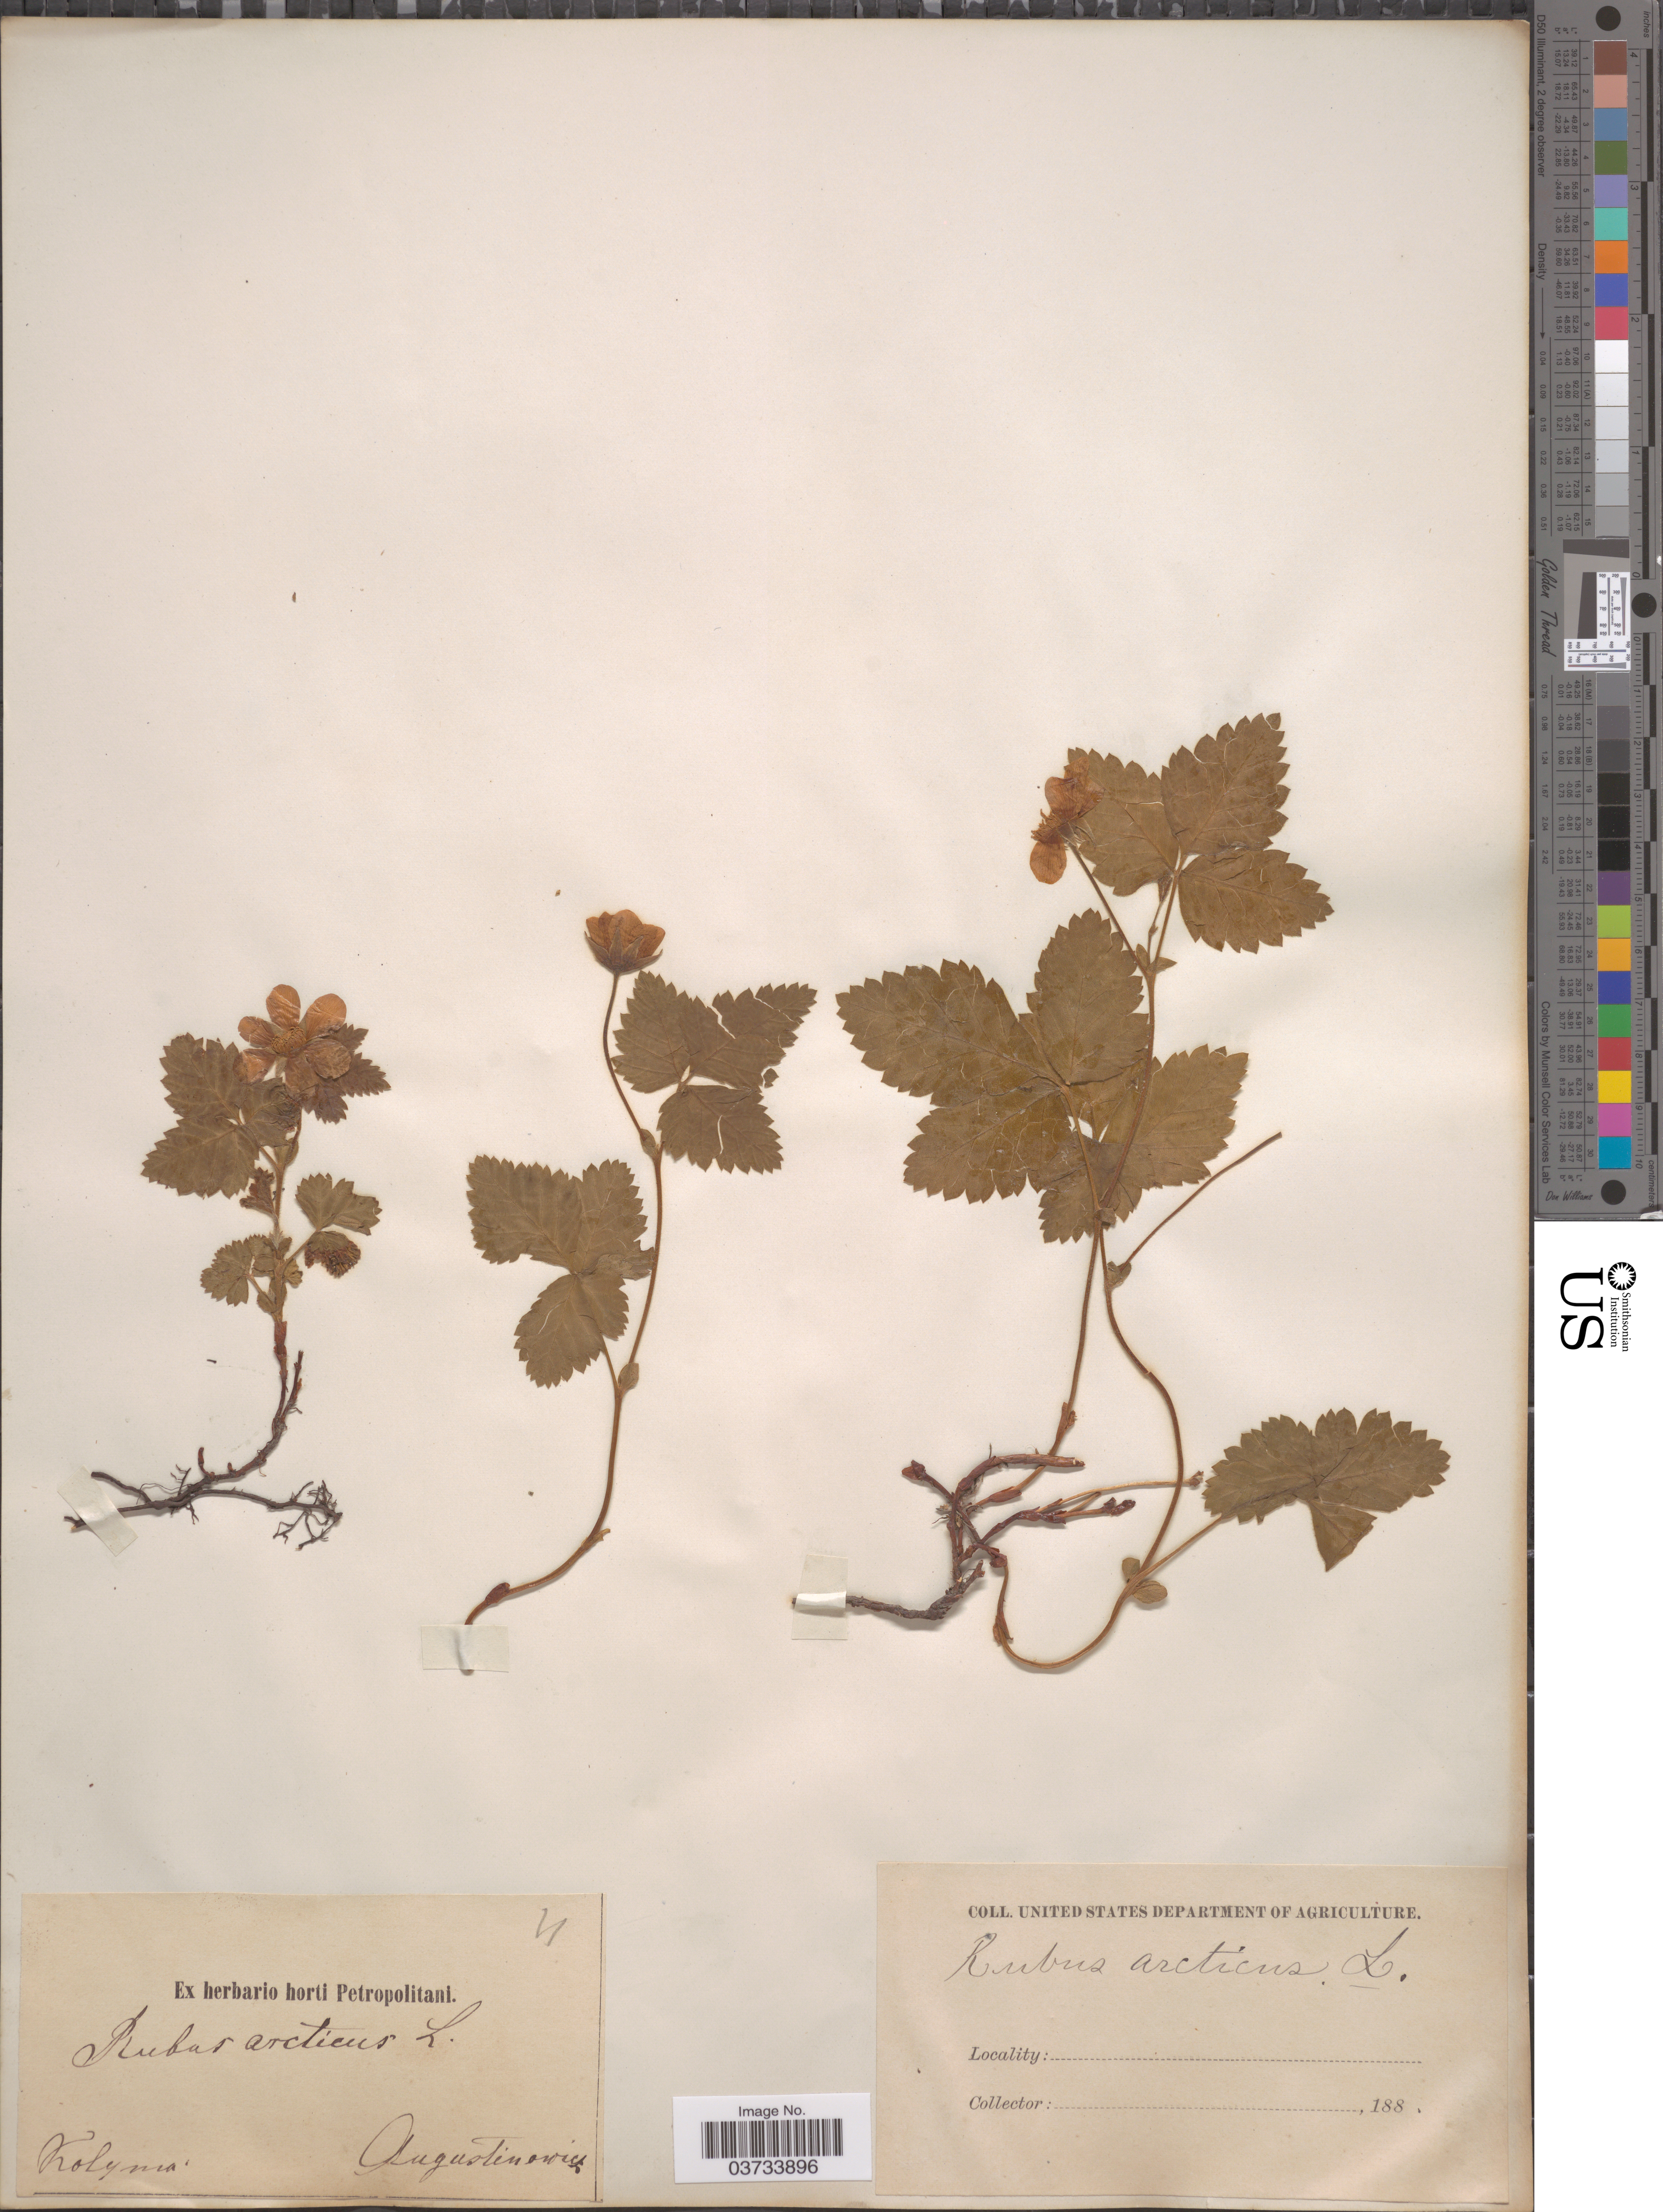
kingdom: Plantae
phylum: Tracheophyta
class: Magnoliopsida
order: Rosales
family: Rosaceae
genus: Rubus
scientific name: Rubus arcticus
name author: L.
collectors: Augustinowicz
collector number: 11*?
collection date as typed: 188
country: Russian Federation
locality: Kolyma.